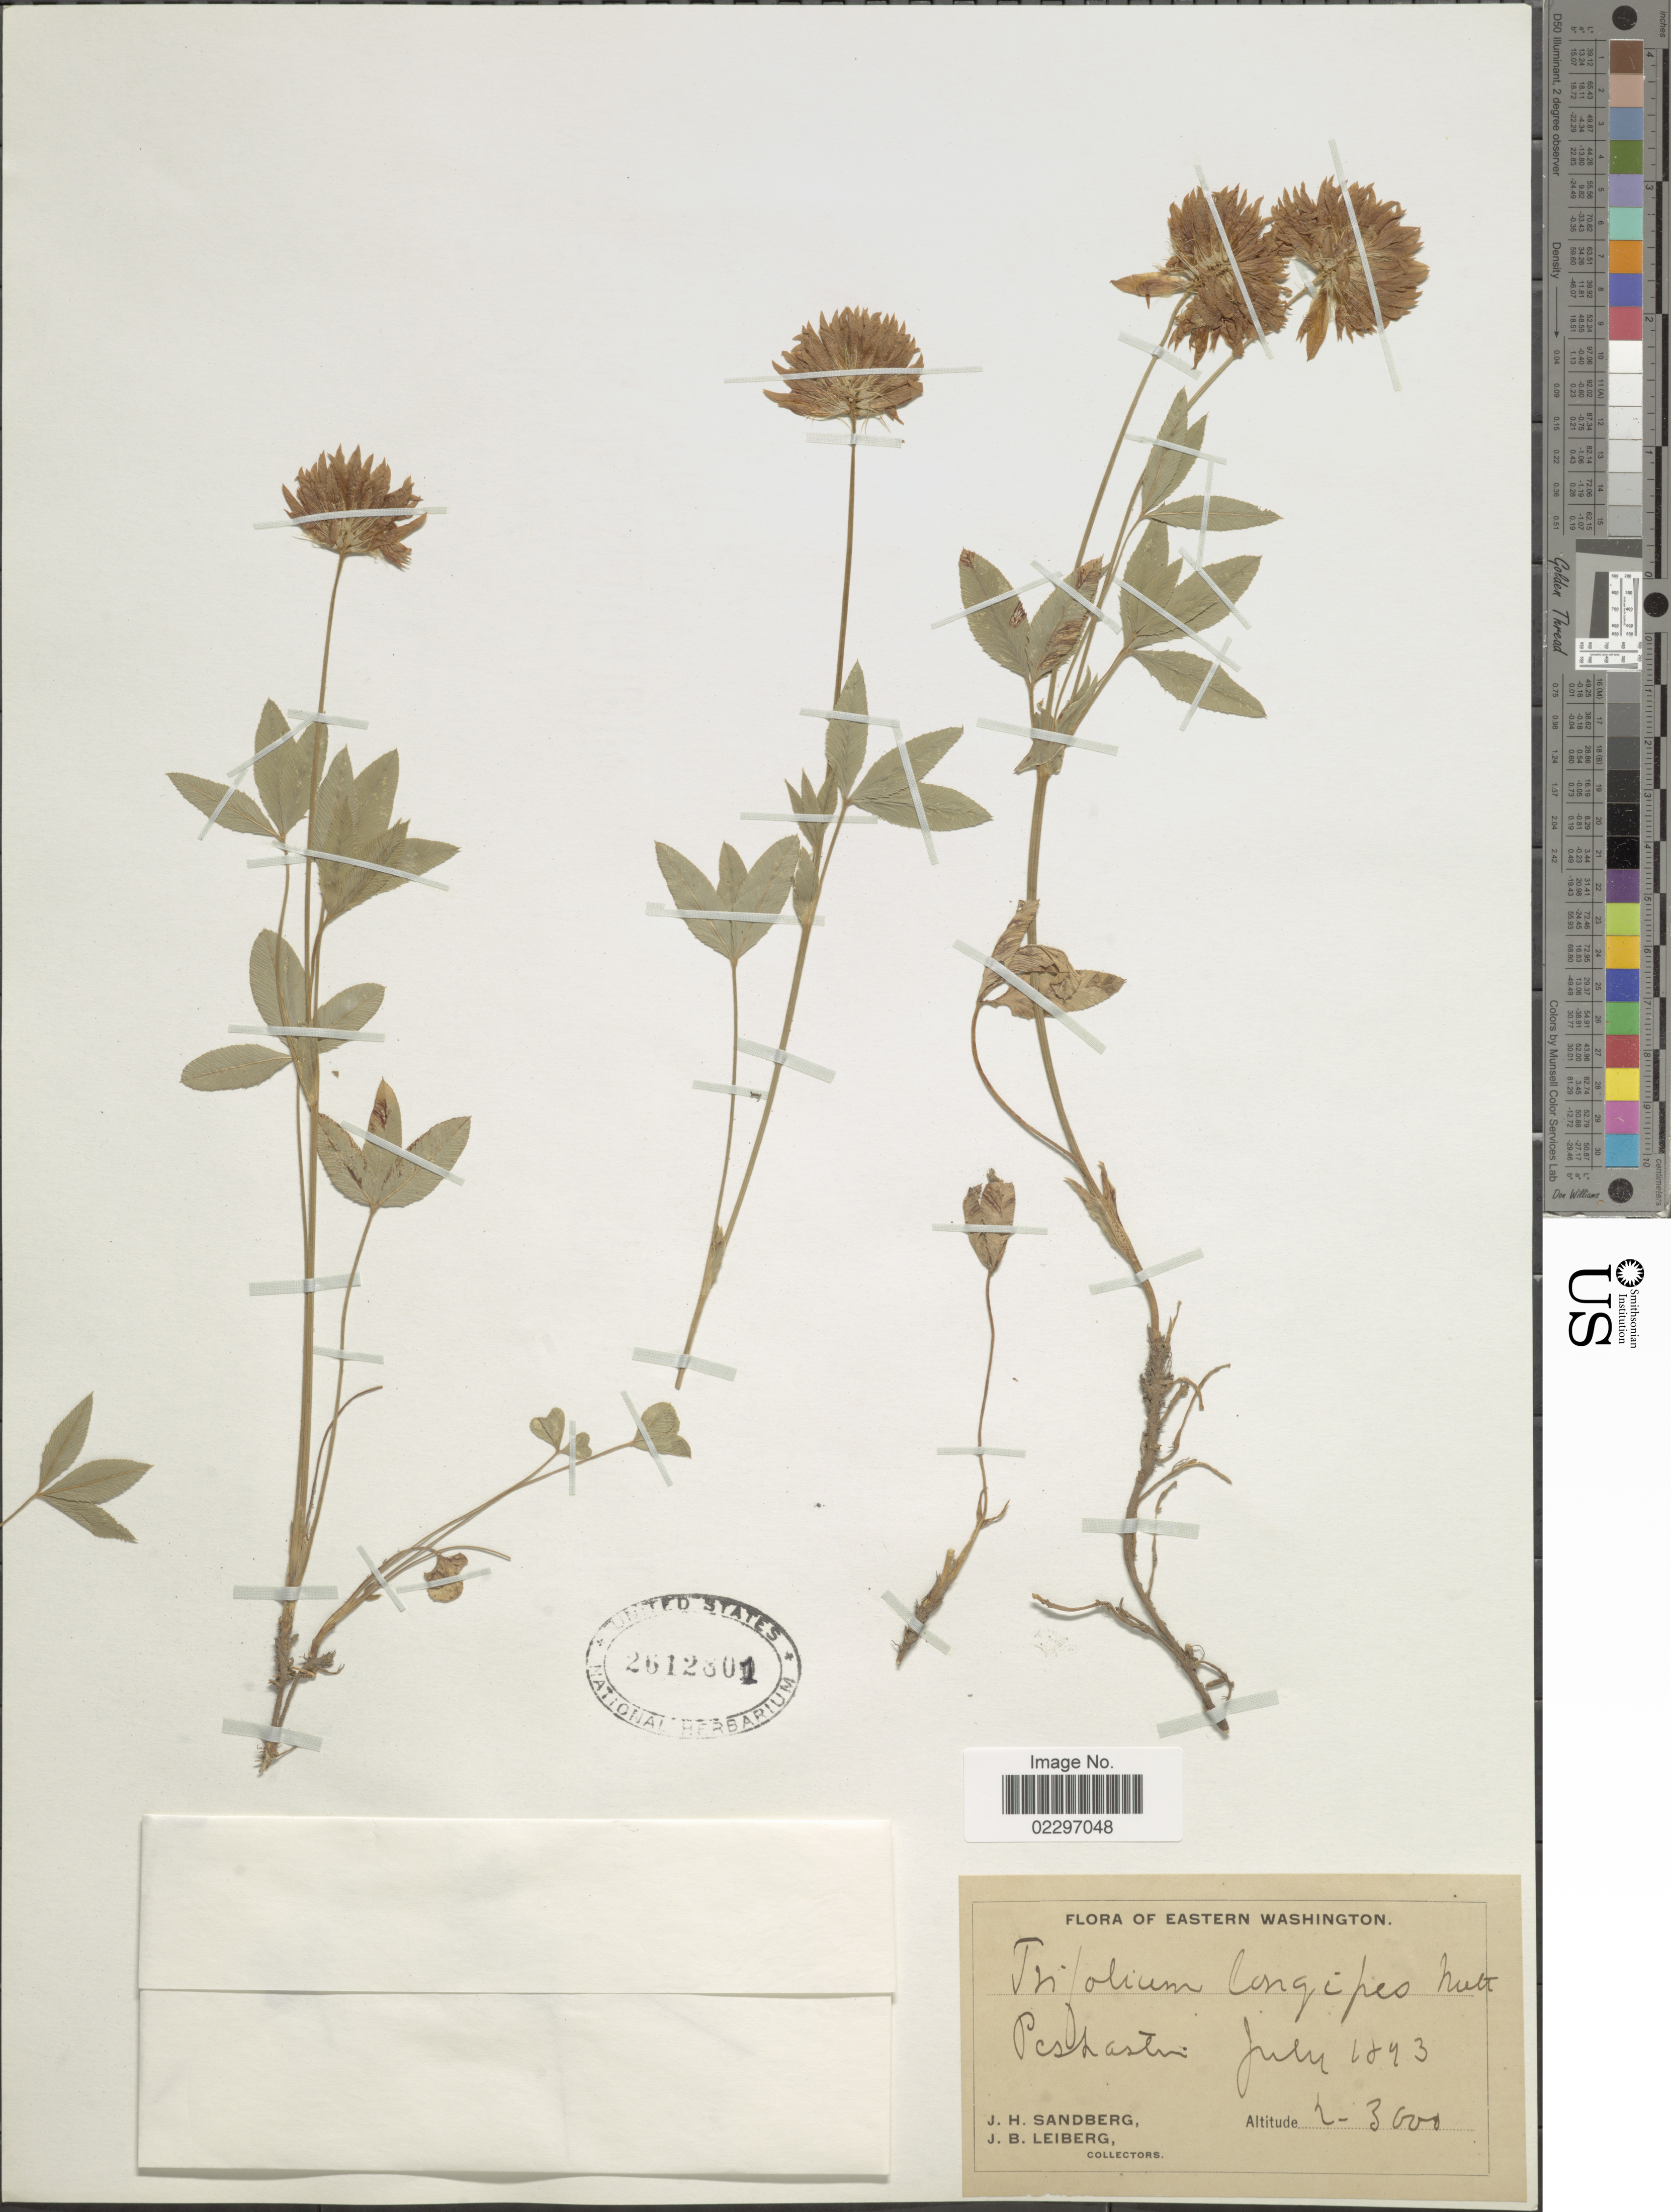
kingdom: Plantae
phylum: Tracheophyta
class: Magnoliopsida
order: Fabales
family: Fabaceae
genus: Trifolium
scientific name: Trifolium longipes subsp. longipes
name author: Nutt.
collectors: J. H. Sandberg & J. B. Leiberg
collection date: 1893-07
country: United States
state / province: Washington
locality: Eastern Washington. Peshastin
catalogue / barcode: US 2612801